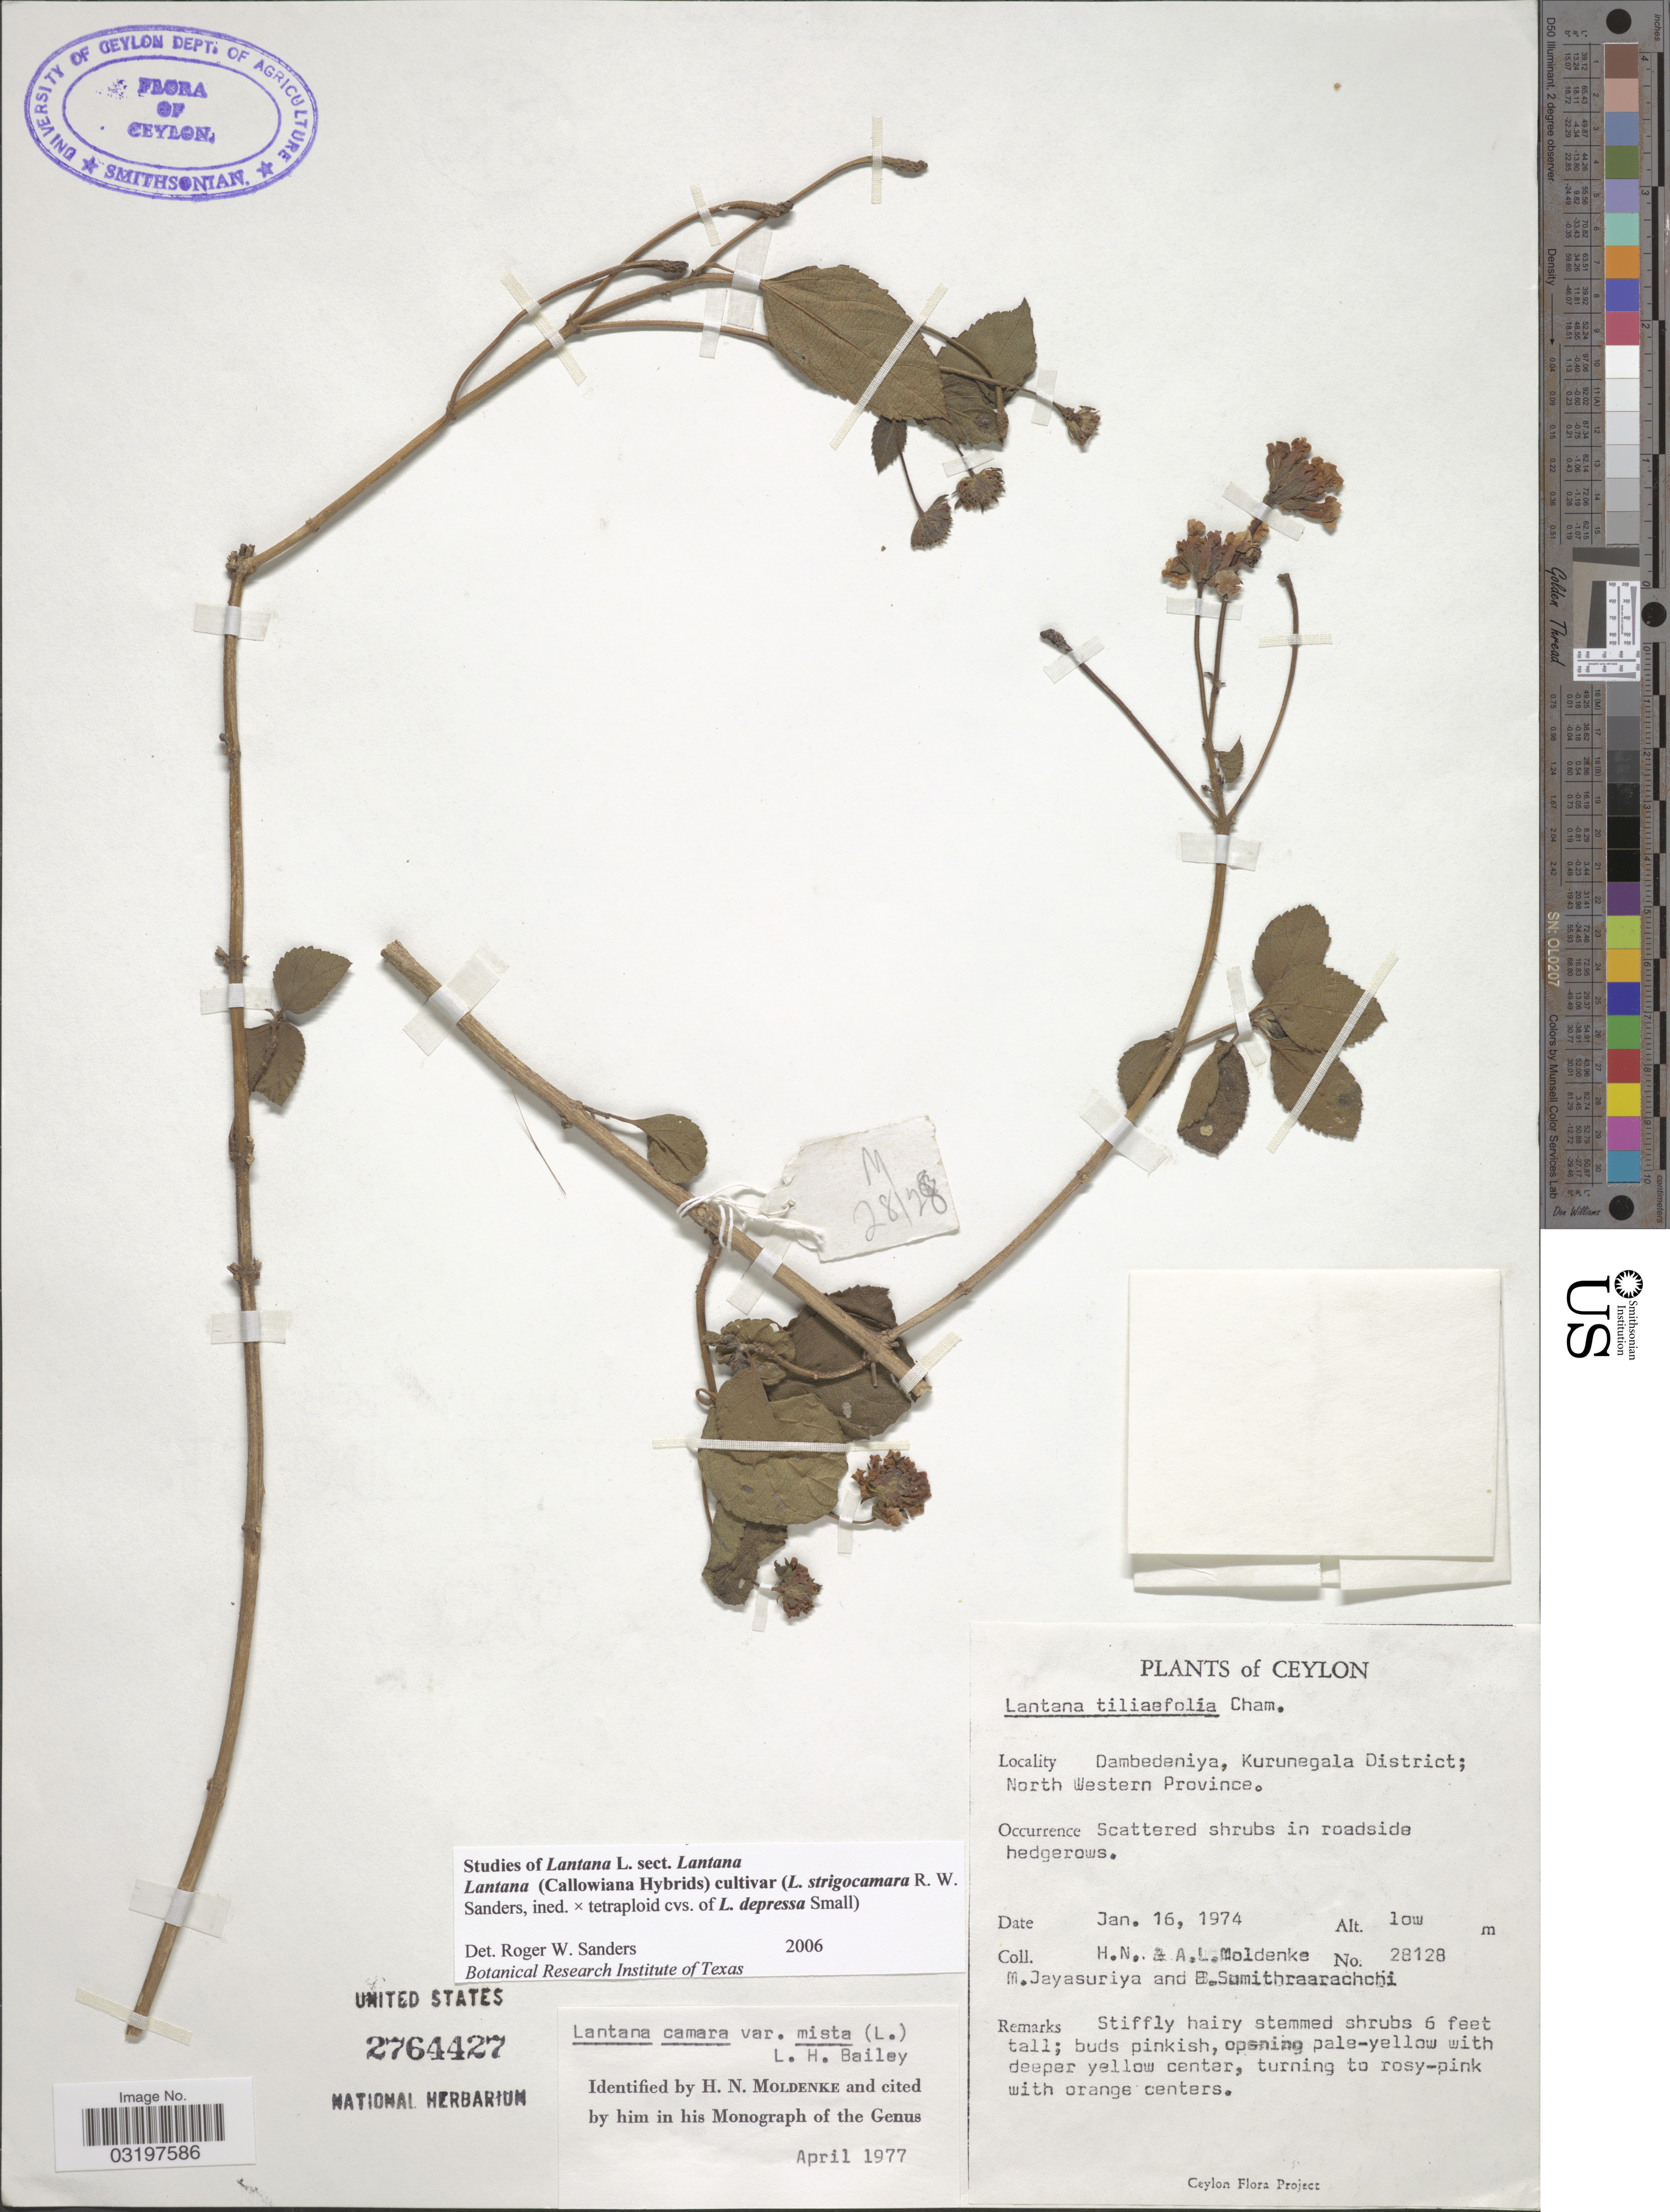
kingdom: Plantae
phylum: Tracheophyta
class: Magnoliopsida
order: Lamiales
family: Verbenaceae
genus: Lantana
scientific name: Lantana strigocamara x L. depressa Small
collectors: H. N. Moldenke, A. L. Moldenke, M. Jayasuriya & B. Sumithraarachchi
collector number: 28128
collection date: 1974-01-16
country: Sri Lanka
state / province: North Western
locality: Ceylon. Dambedeniya, Kurunegala District.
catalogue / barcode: US 2764427